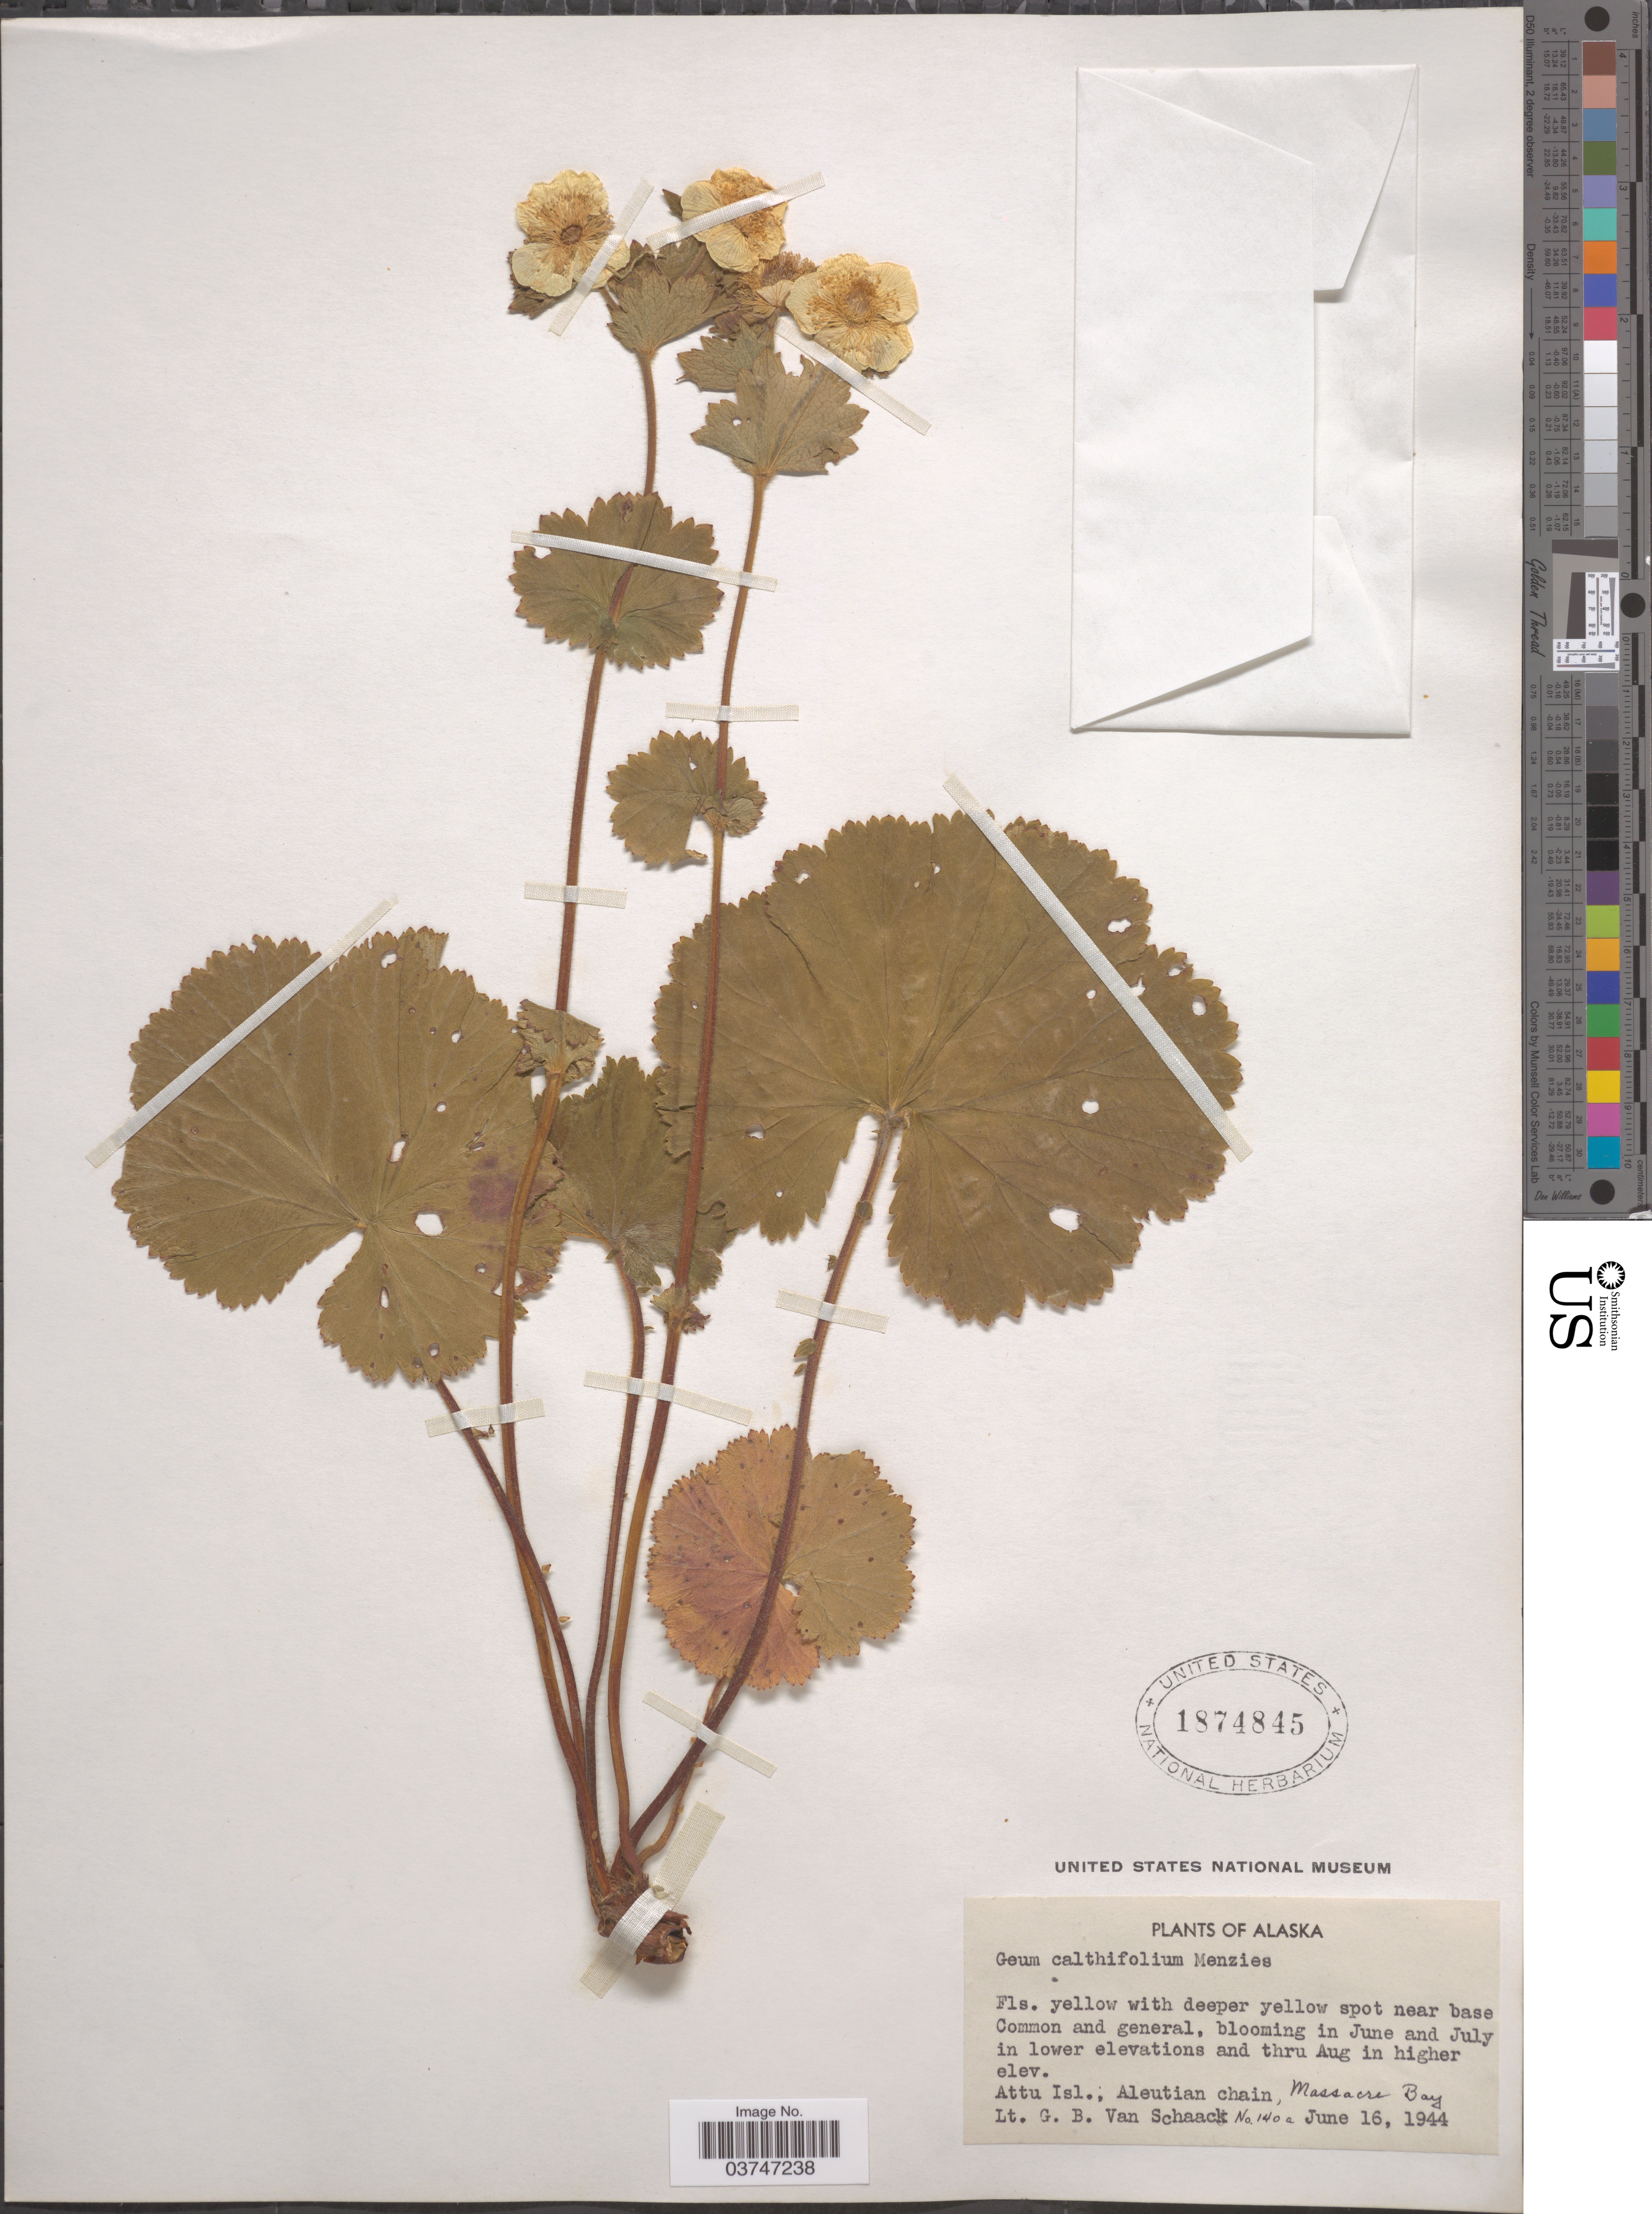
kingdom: Plantae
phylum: Tracheophyta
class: Magnoliopsida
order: Rosales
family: Rosaceae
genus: Geum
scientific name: Geum calthifolium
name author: Menzies ex Sm.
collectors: G. Van Schaack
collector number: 140a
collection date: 1944-06-16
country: United States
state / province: Alaska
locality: Attu Isl., Aleutian chain, Massacre Bay.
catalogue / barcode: US 1874845